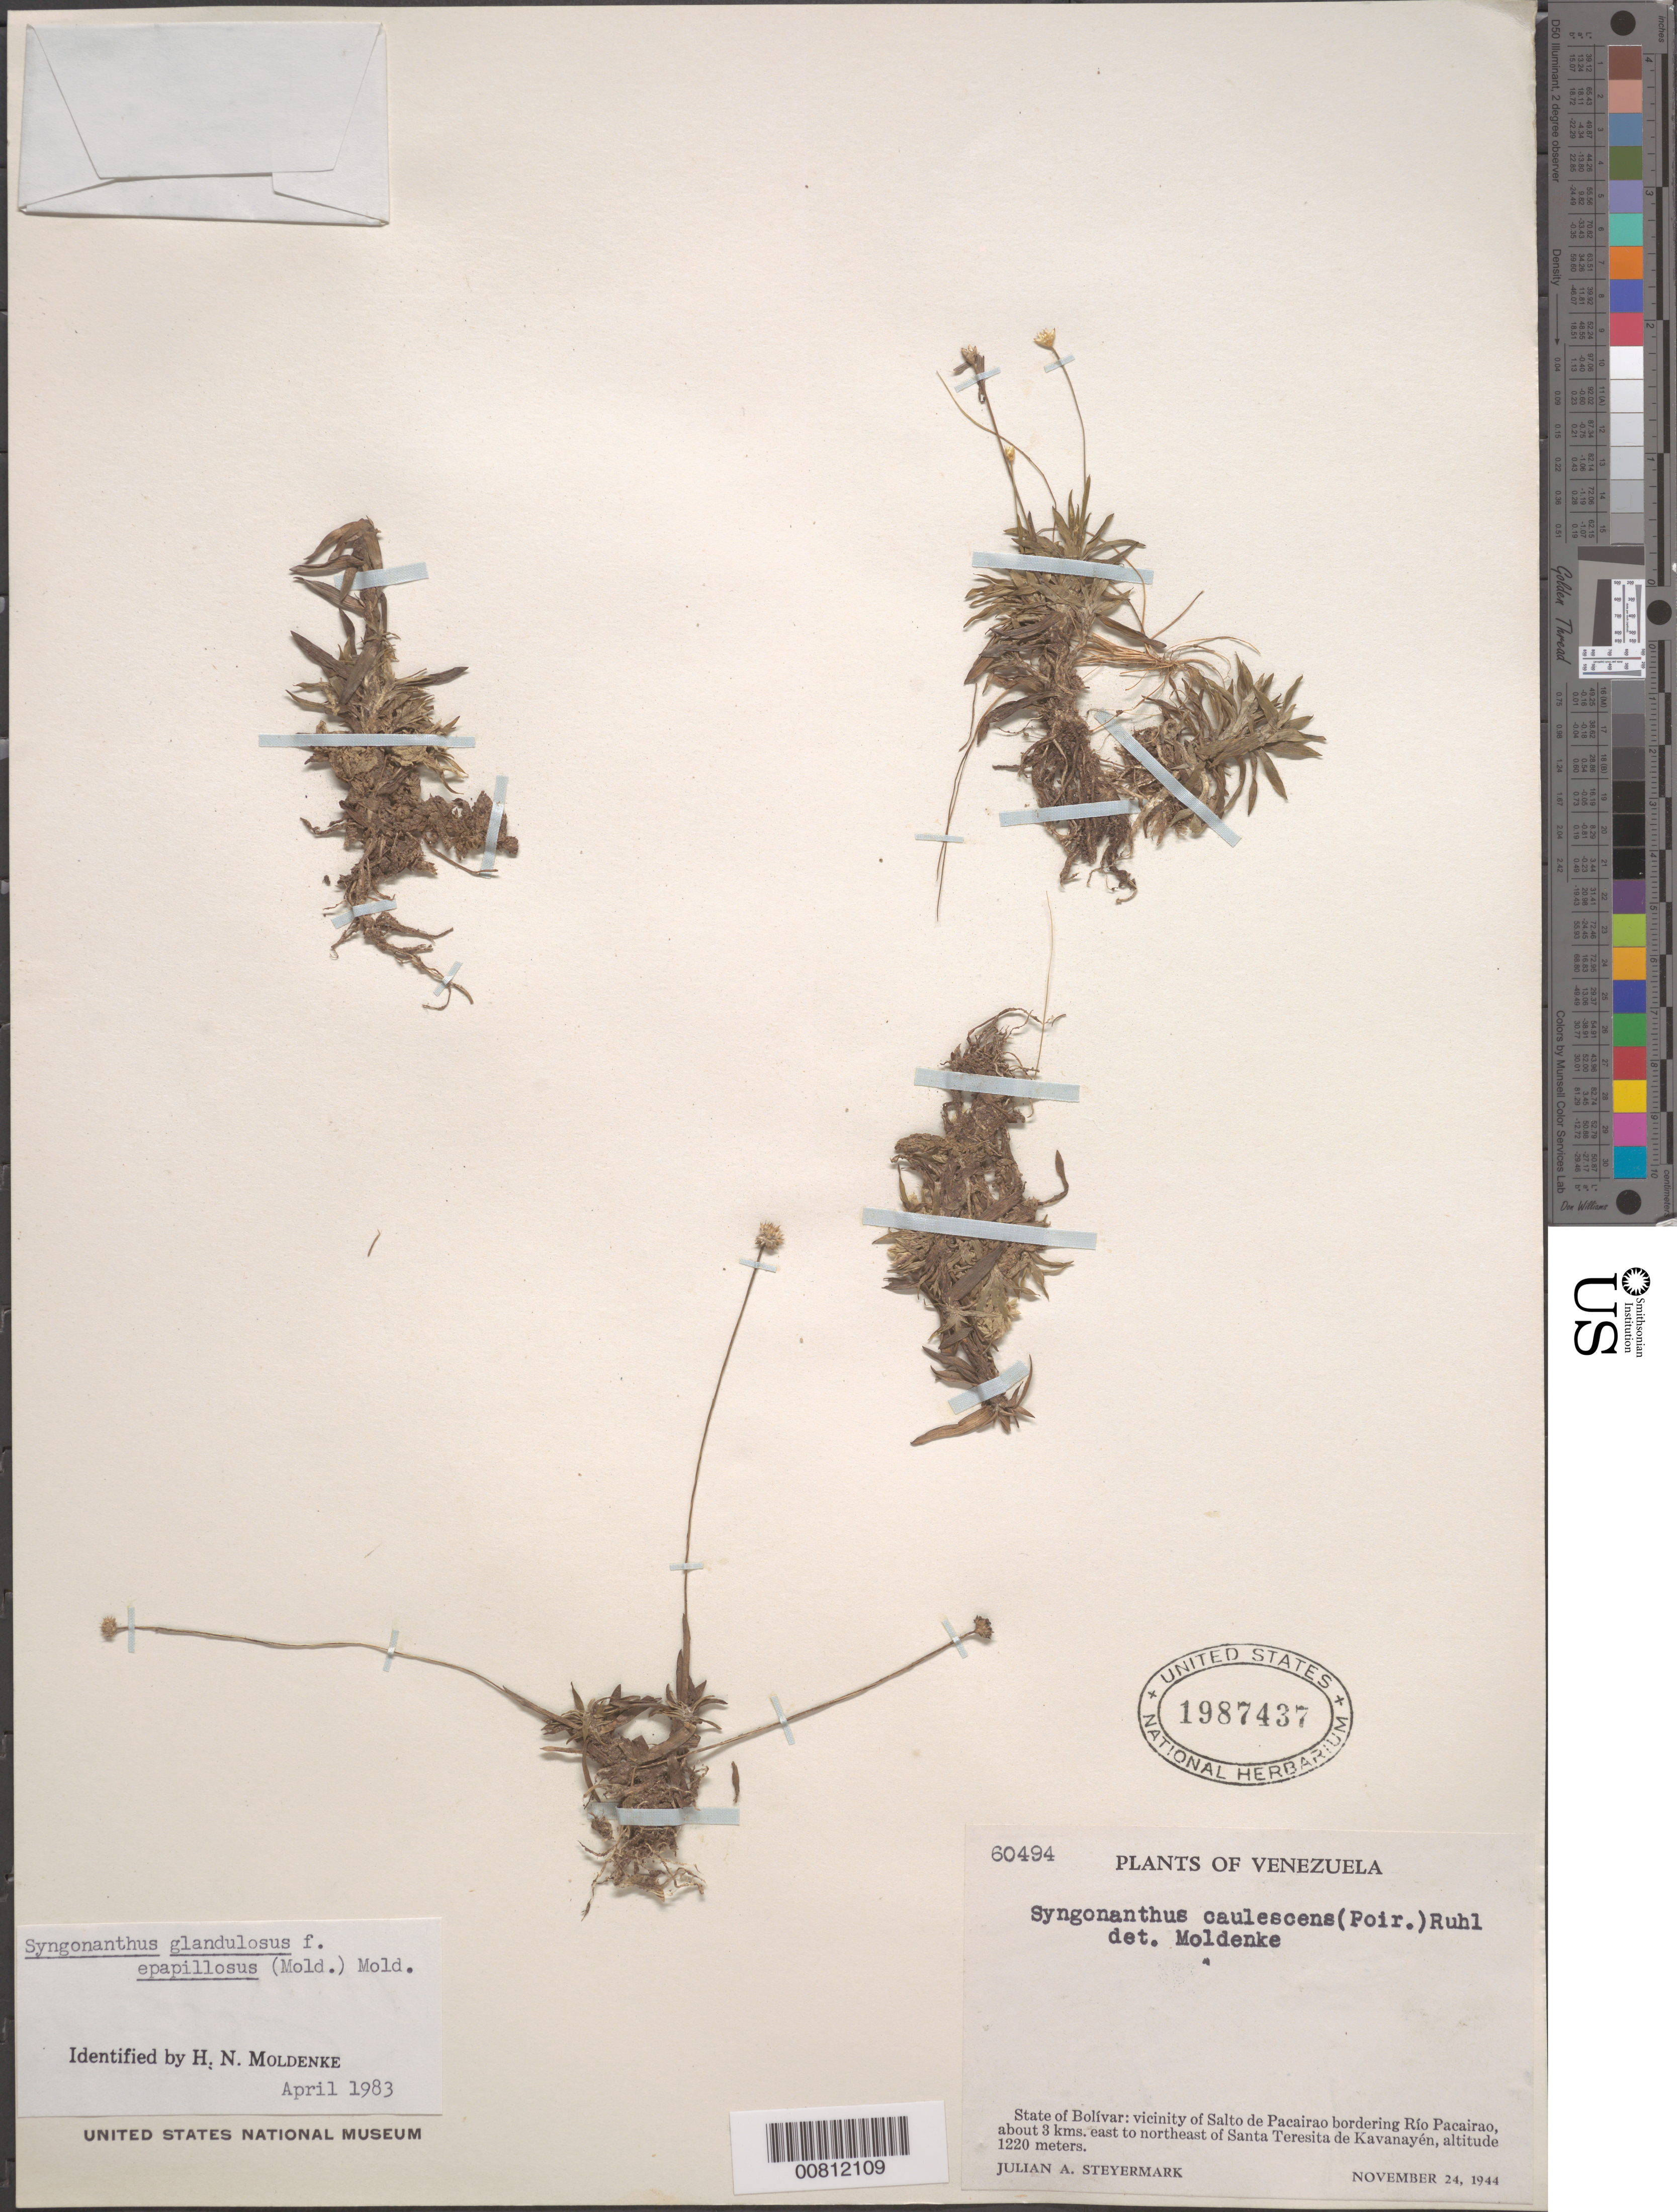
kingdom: Plantae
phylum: Tracheophyta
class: Liliopsida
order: Poales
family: Eriocaulaceae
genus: Syngonanthus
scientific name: Syngonanthus glandulosus f. epapillosus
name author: (Moldenke) Moldenke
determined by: Moldenke, H. N.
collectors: J. Steyermark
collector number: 60494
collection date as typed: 24-Nov-44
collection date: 1944-11-24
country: Venezuela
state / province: Bolívar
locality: Salto Pacairao, along Río Pacairao, 3 km E-NE of Santa Teresita de Kavanayén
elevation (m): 1220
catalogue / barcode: US 1987437